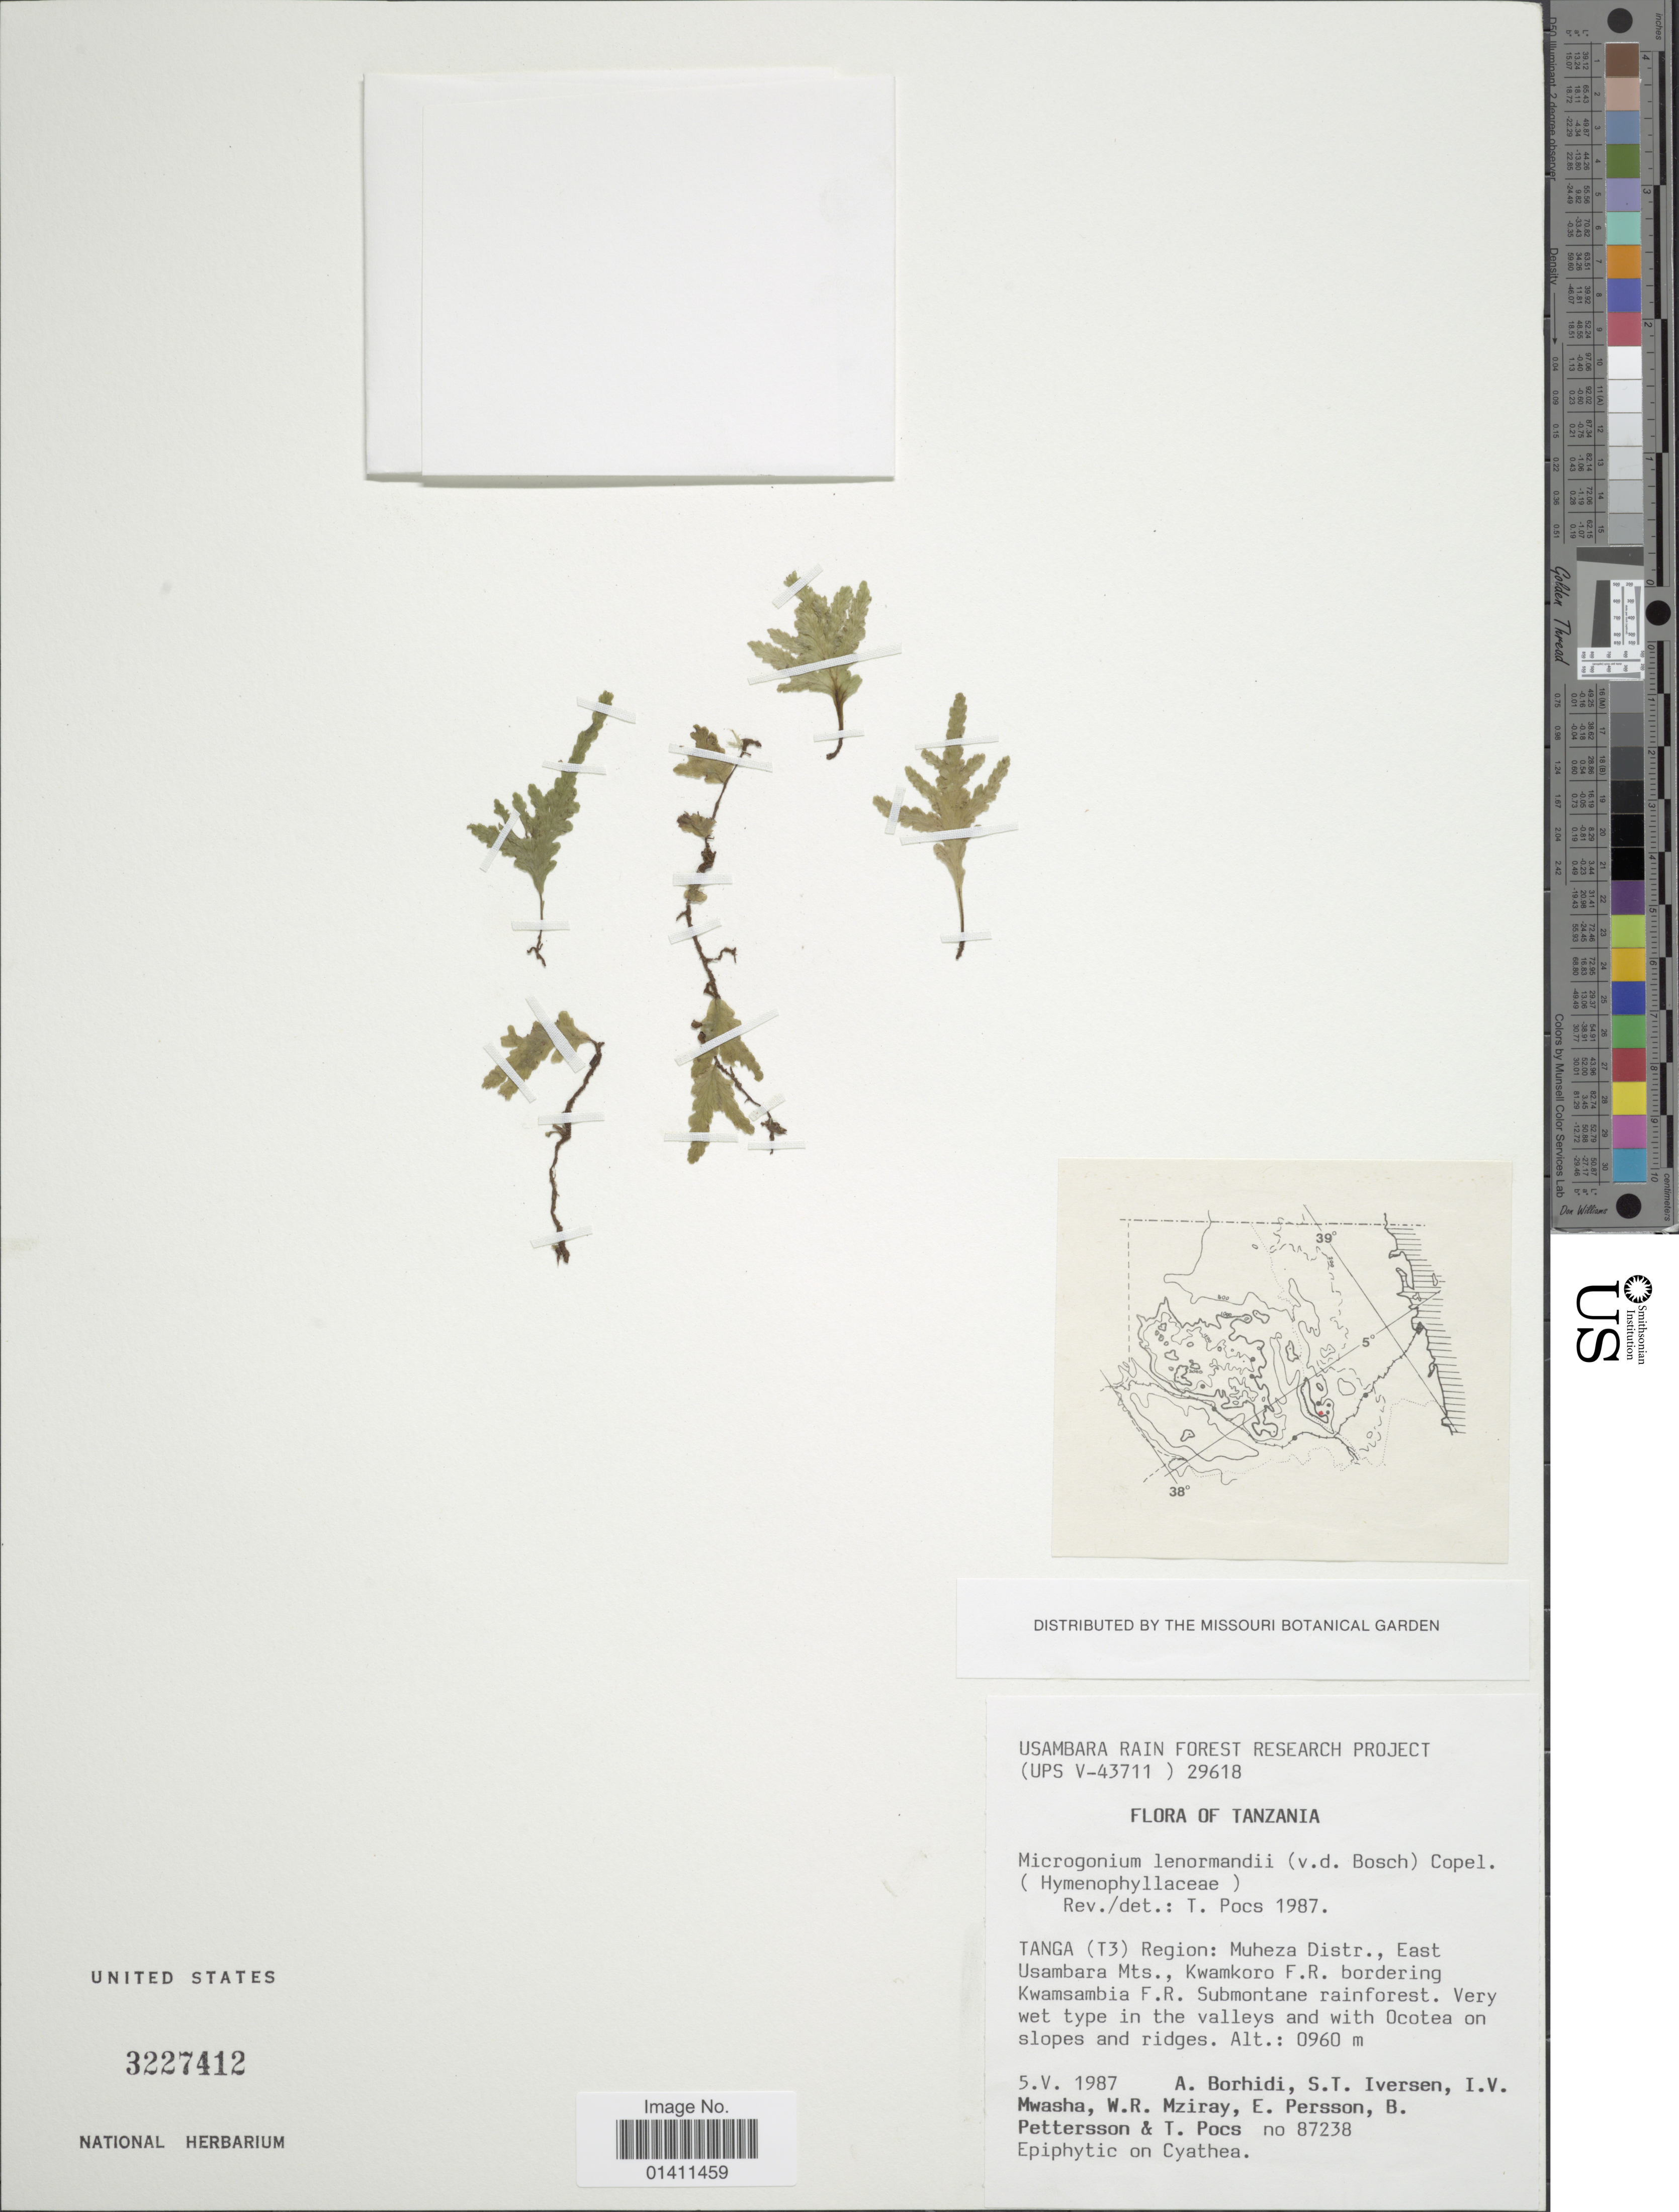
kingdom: Plantae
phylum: Tracheophyta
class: Polypodiopsida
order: Hymenophyllales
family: Hymenophyllaceae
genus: Didymoglossum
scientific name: Didymoglossum lenormandii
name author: (Bosch) Ebihara & Dubuisson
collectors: A. L. Borhidi, S. Iversen, I. Mwasha, W. Mziray & et al.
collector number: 87238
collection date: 1987-05-05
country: Tanzania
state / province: Tanga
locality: Tanga (T3) Region: Muheza Distr., East Usambara Mts., Kwamkoro F. R. bordering Kwamsambia F.R.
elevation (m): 960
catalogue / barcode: US 3227412